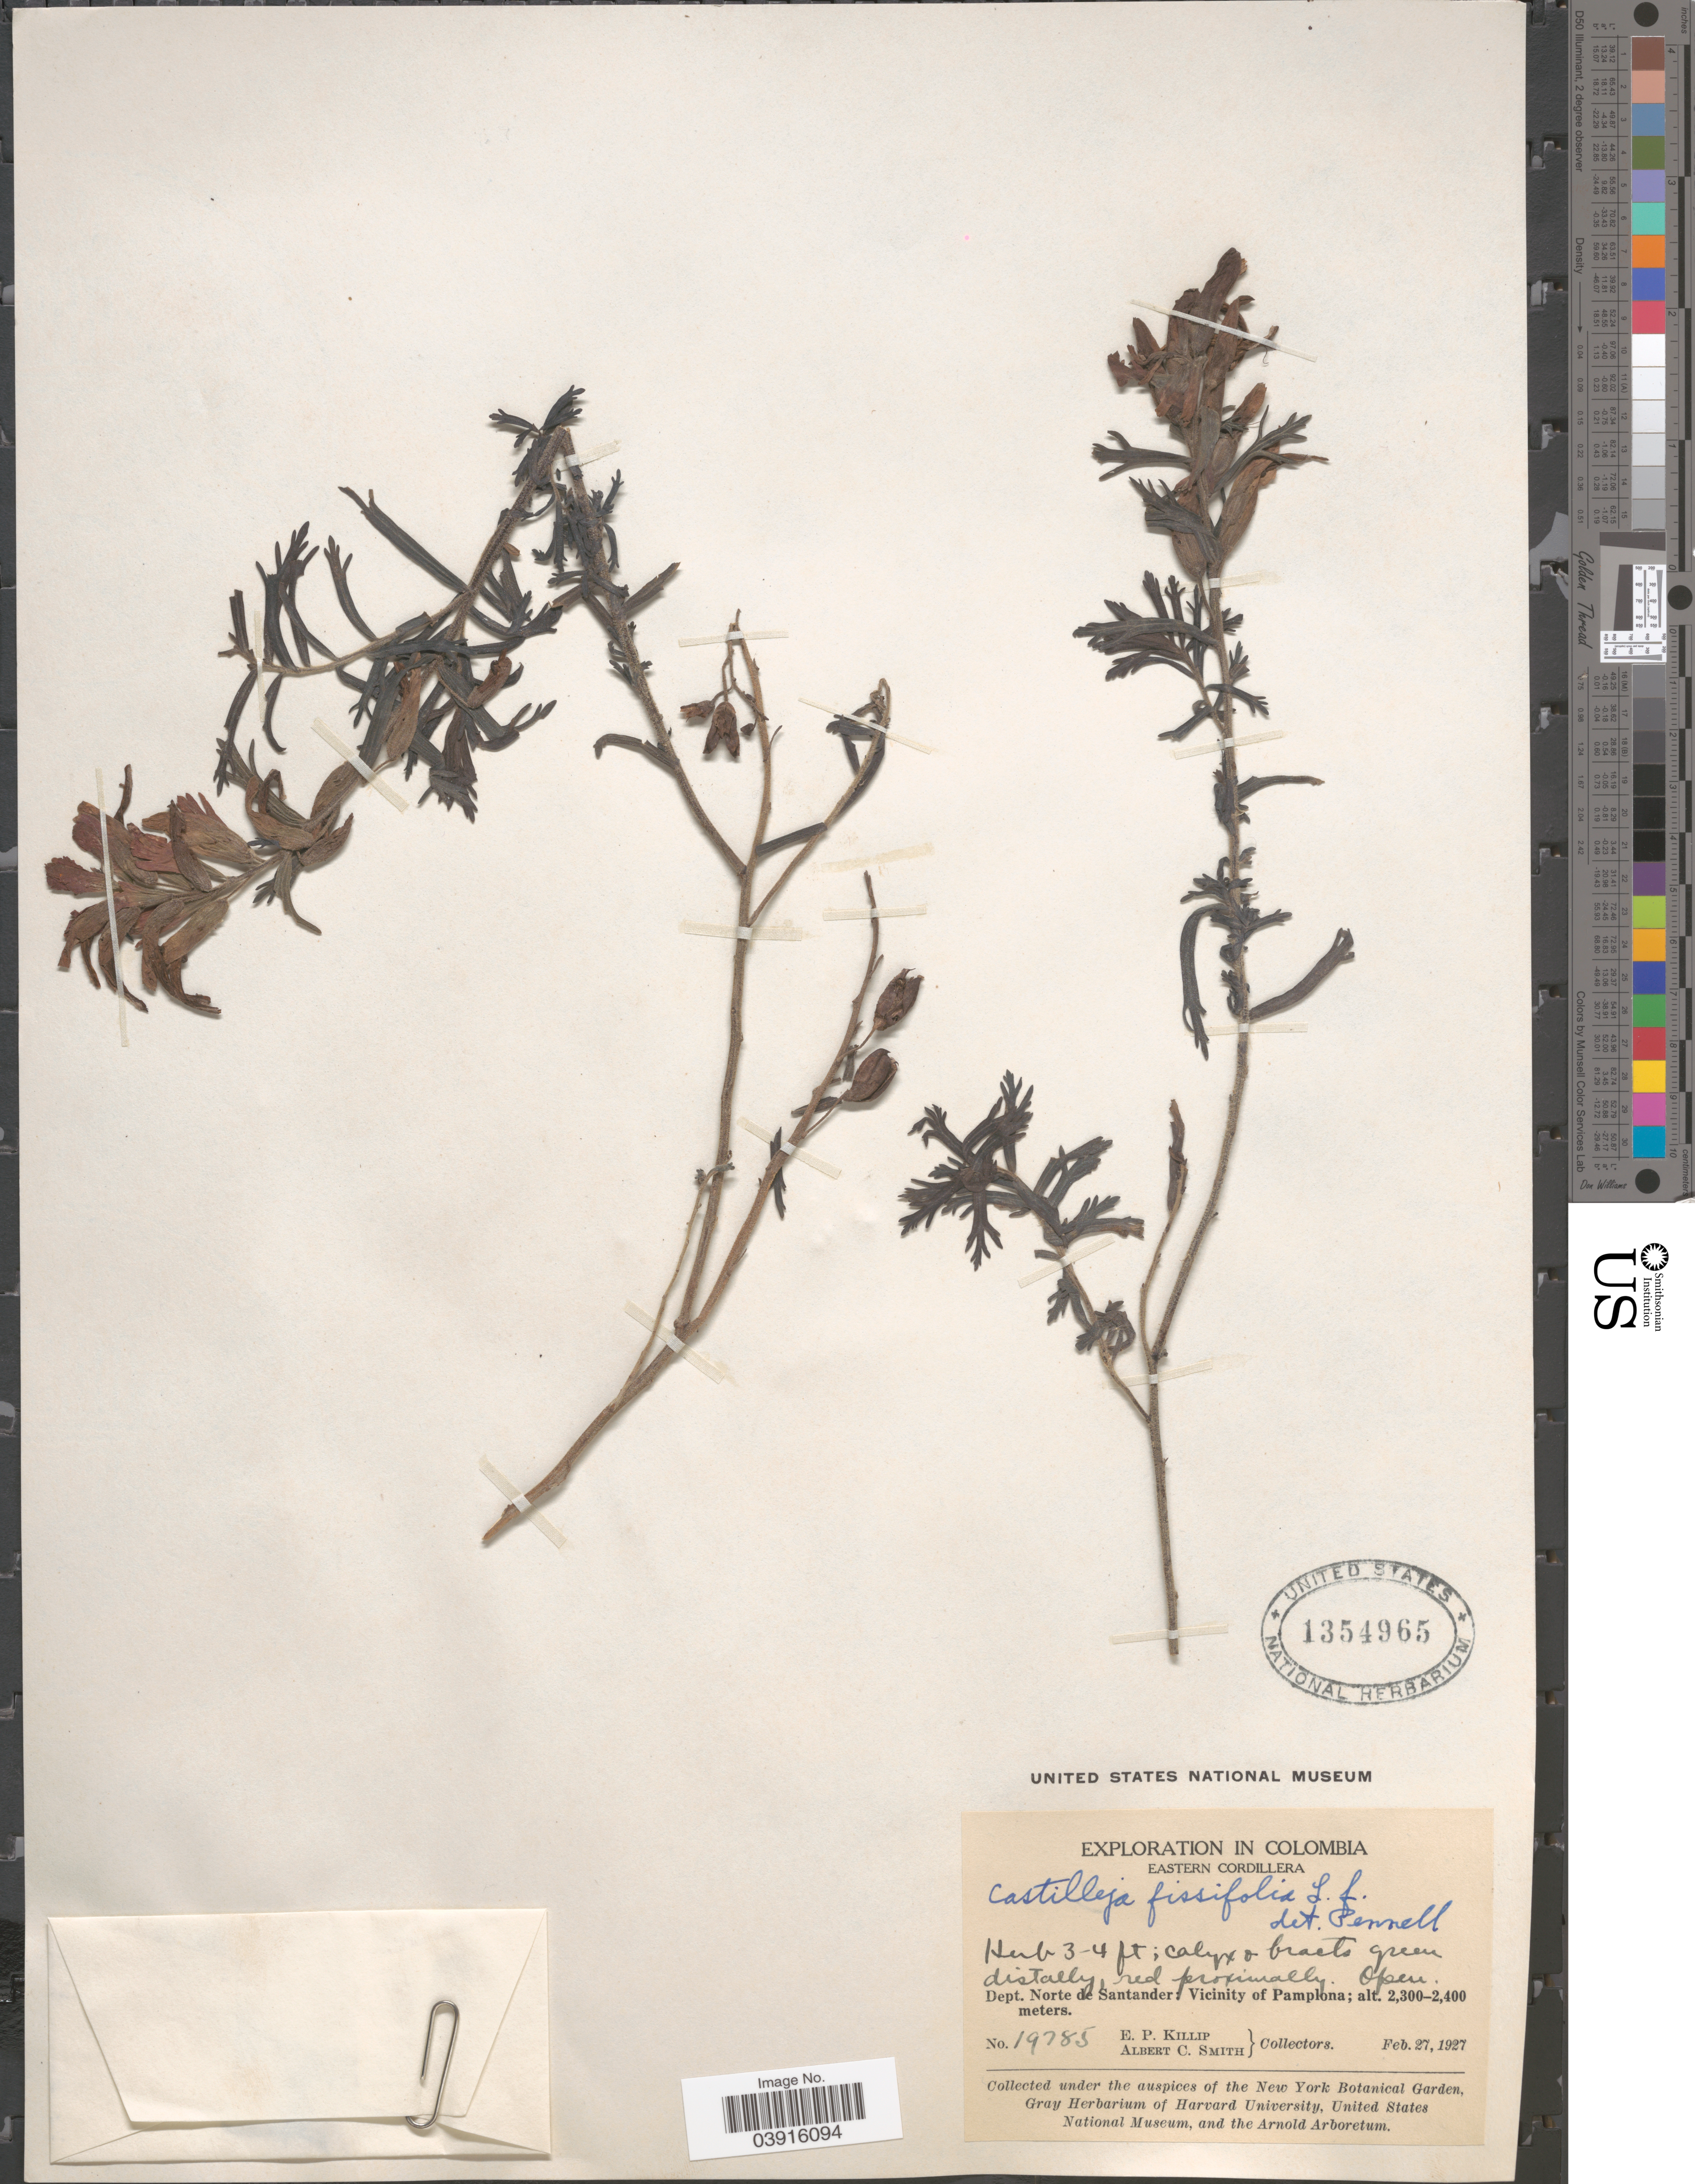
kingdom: Plantae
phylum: Tracheophyta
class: Magnoliopsida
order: Lamiales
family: Orobanchaceae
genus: Castilleja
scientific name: Castilleja fissifolia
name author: L. f.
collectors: E. P. Killip & A. C. Smith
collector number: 19785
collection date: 1927-02-27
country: Colombia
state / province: Norte de Santander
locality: Eastern Cordillera. Dept. Norte de Santander: Vicinity of Pamplona.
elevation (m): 2300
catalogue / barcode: US 1354965